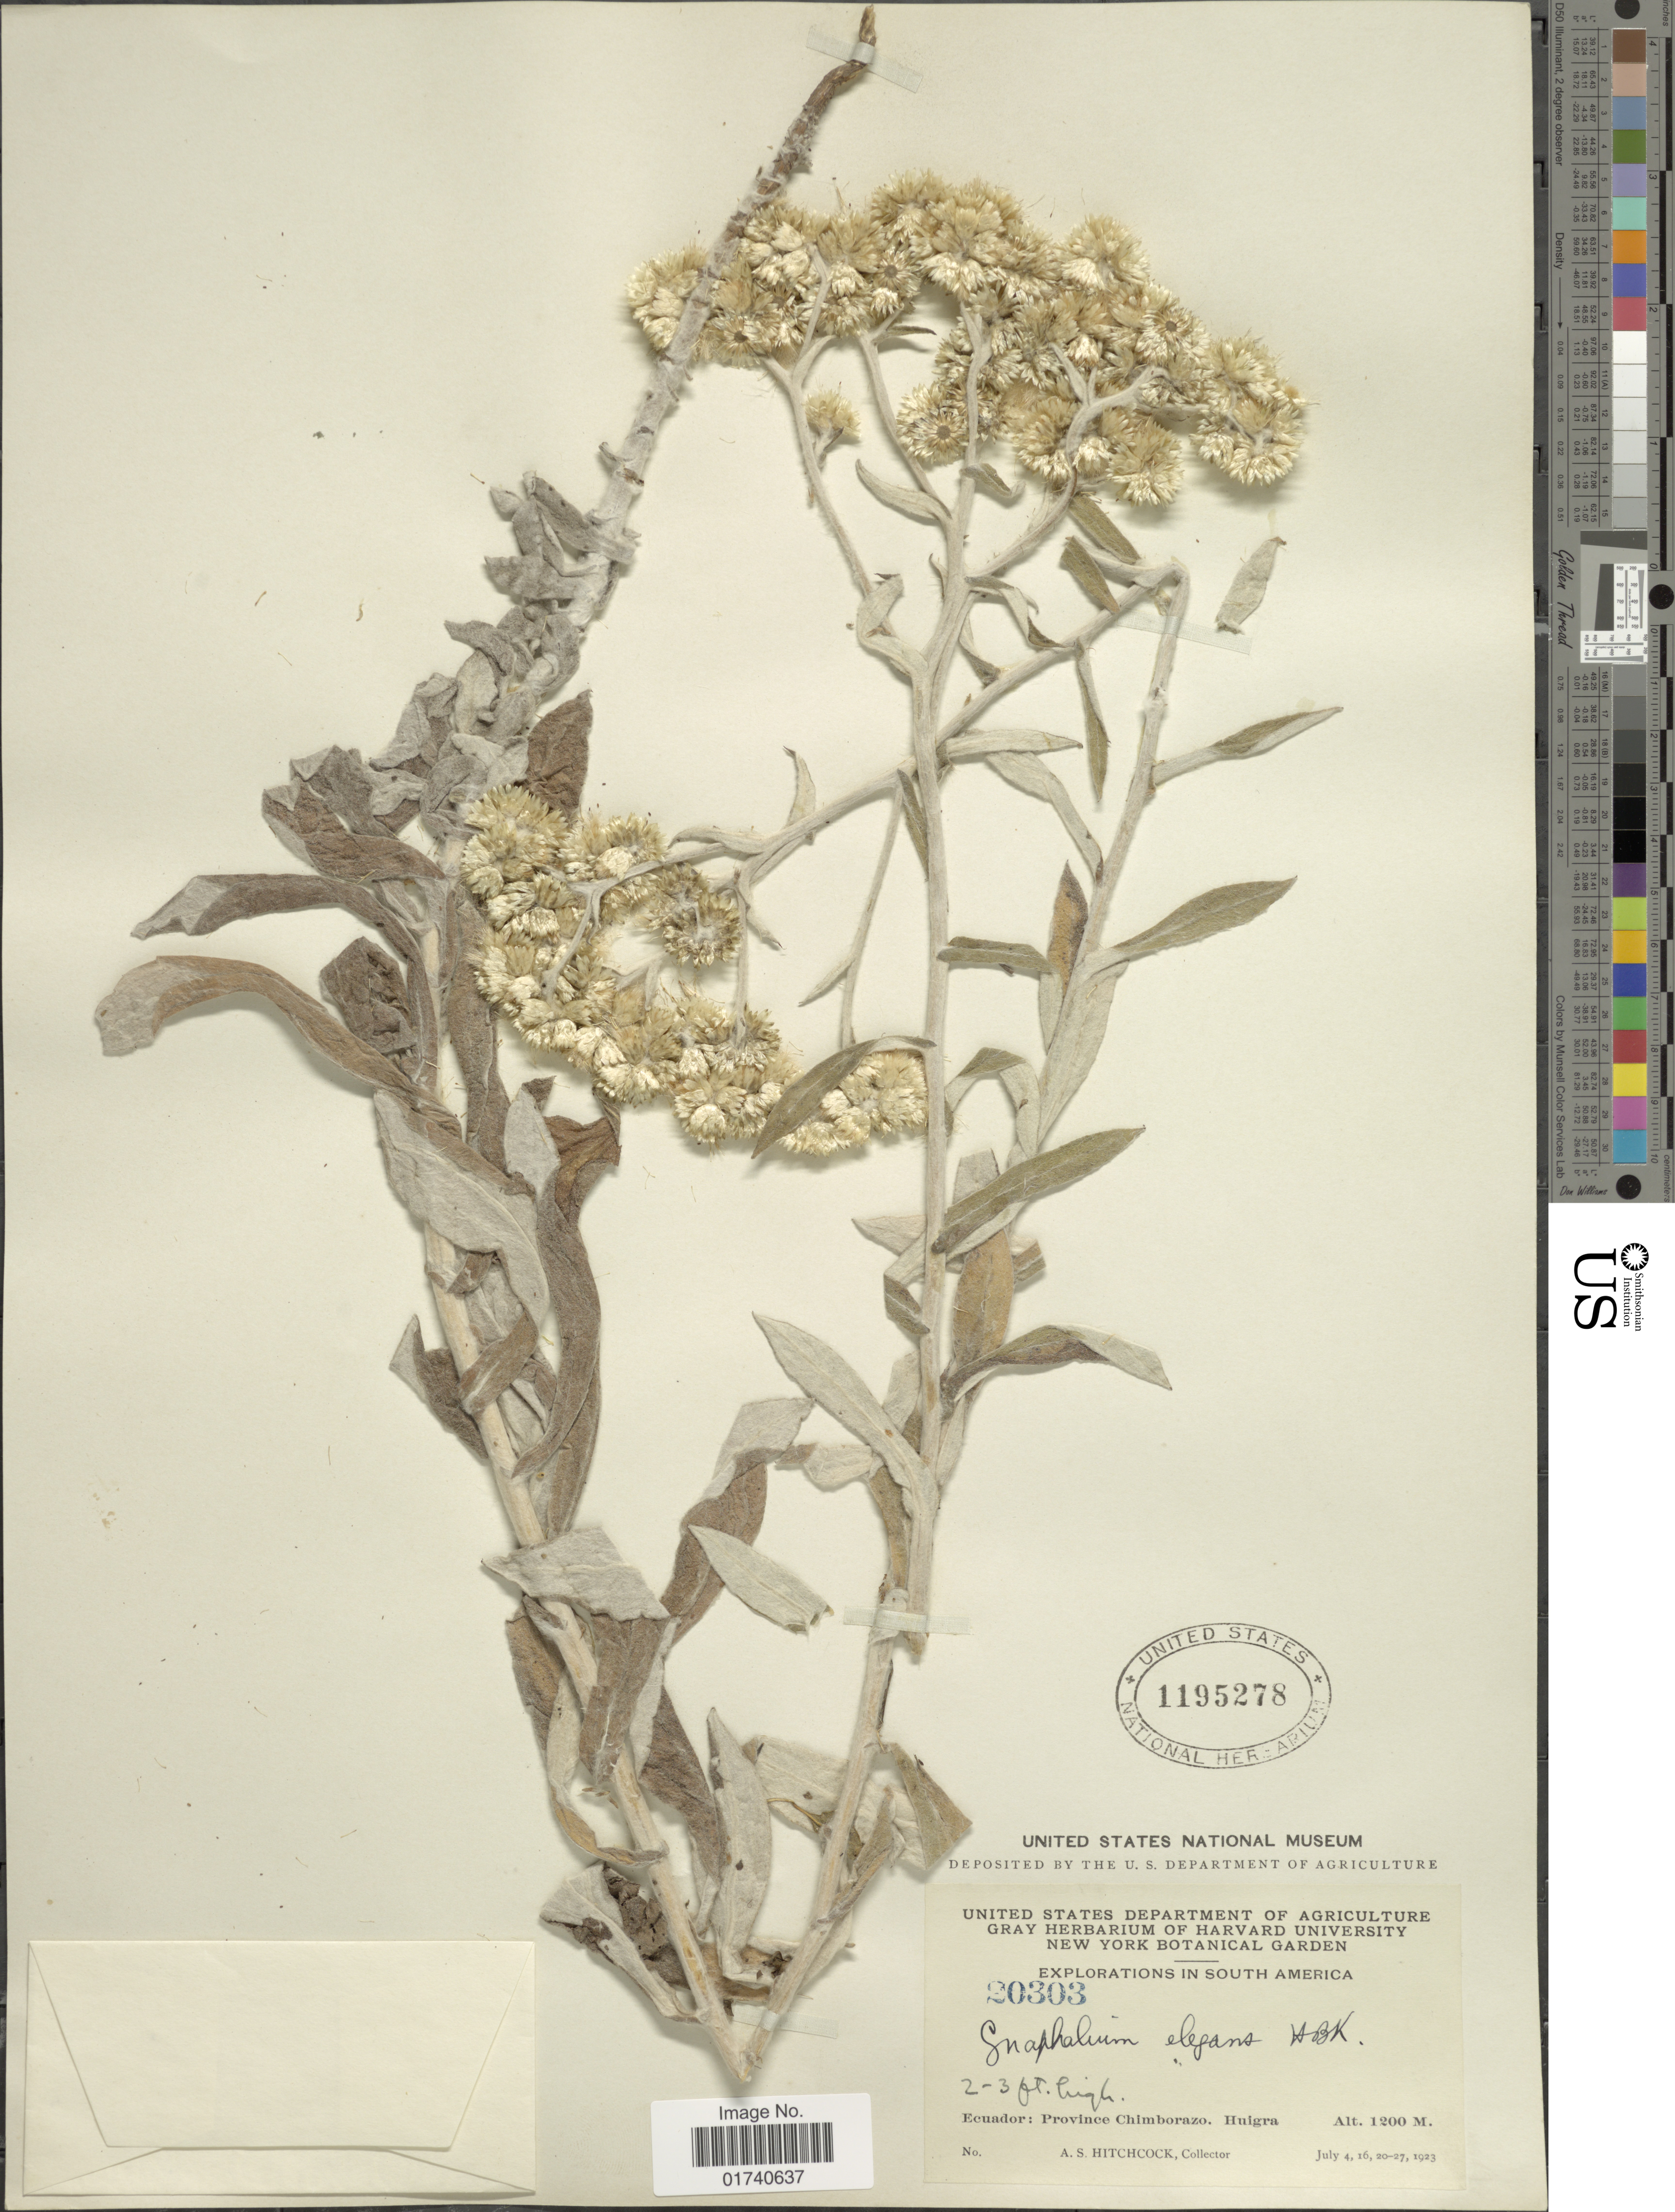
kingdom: Plantae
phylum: Tracheophyta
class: Magnoliopsida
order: Asterales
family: Asteraceae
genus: Pseudognaphalium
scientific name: Pseudognaphalium elegans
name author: (Kunth) Kartesz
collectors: A. S. Hitchcock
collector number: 20303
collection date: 1923-07-04/1923-07-27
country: Ecuador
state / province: Chimborazo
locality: Province Chimborazo. Huigra.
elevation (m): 1200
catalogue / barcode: US 1195278